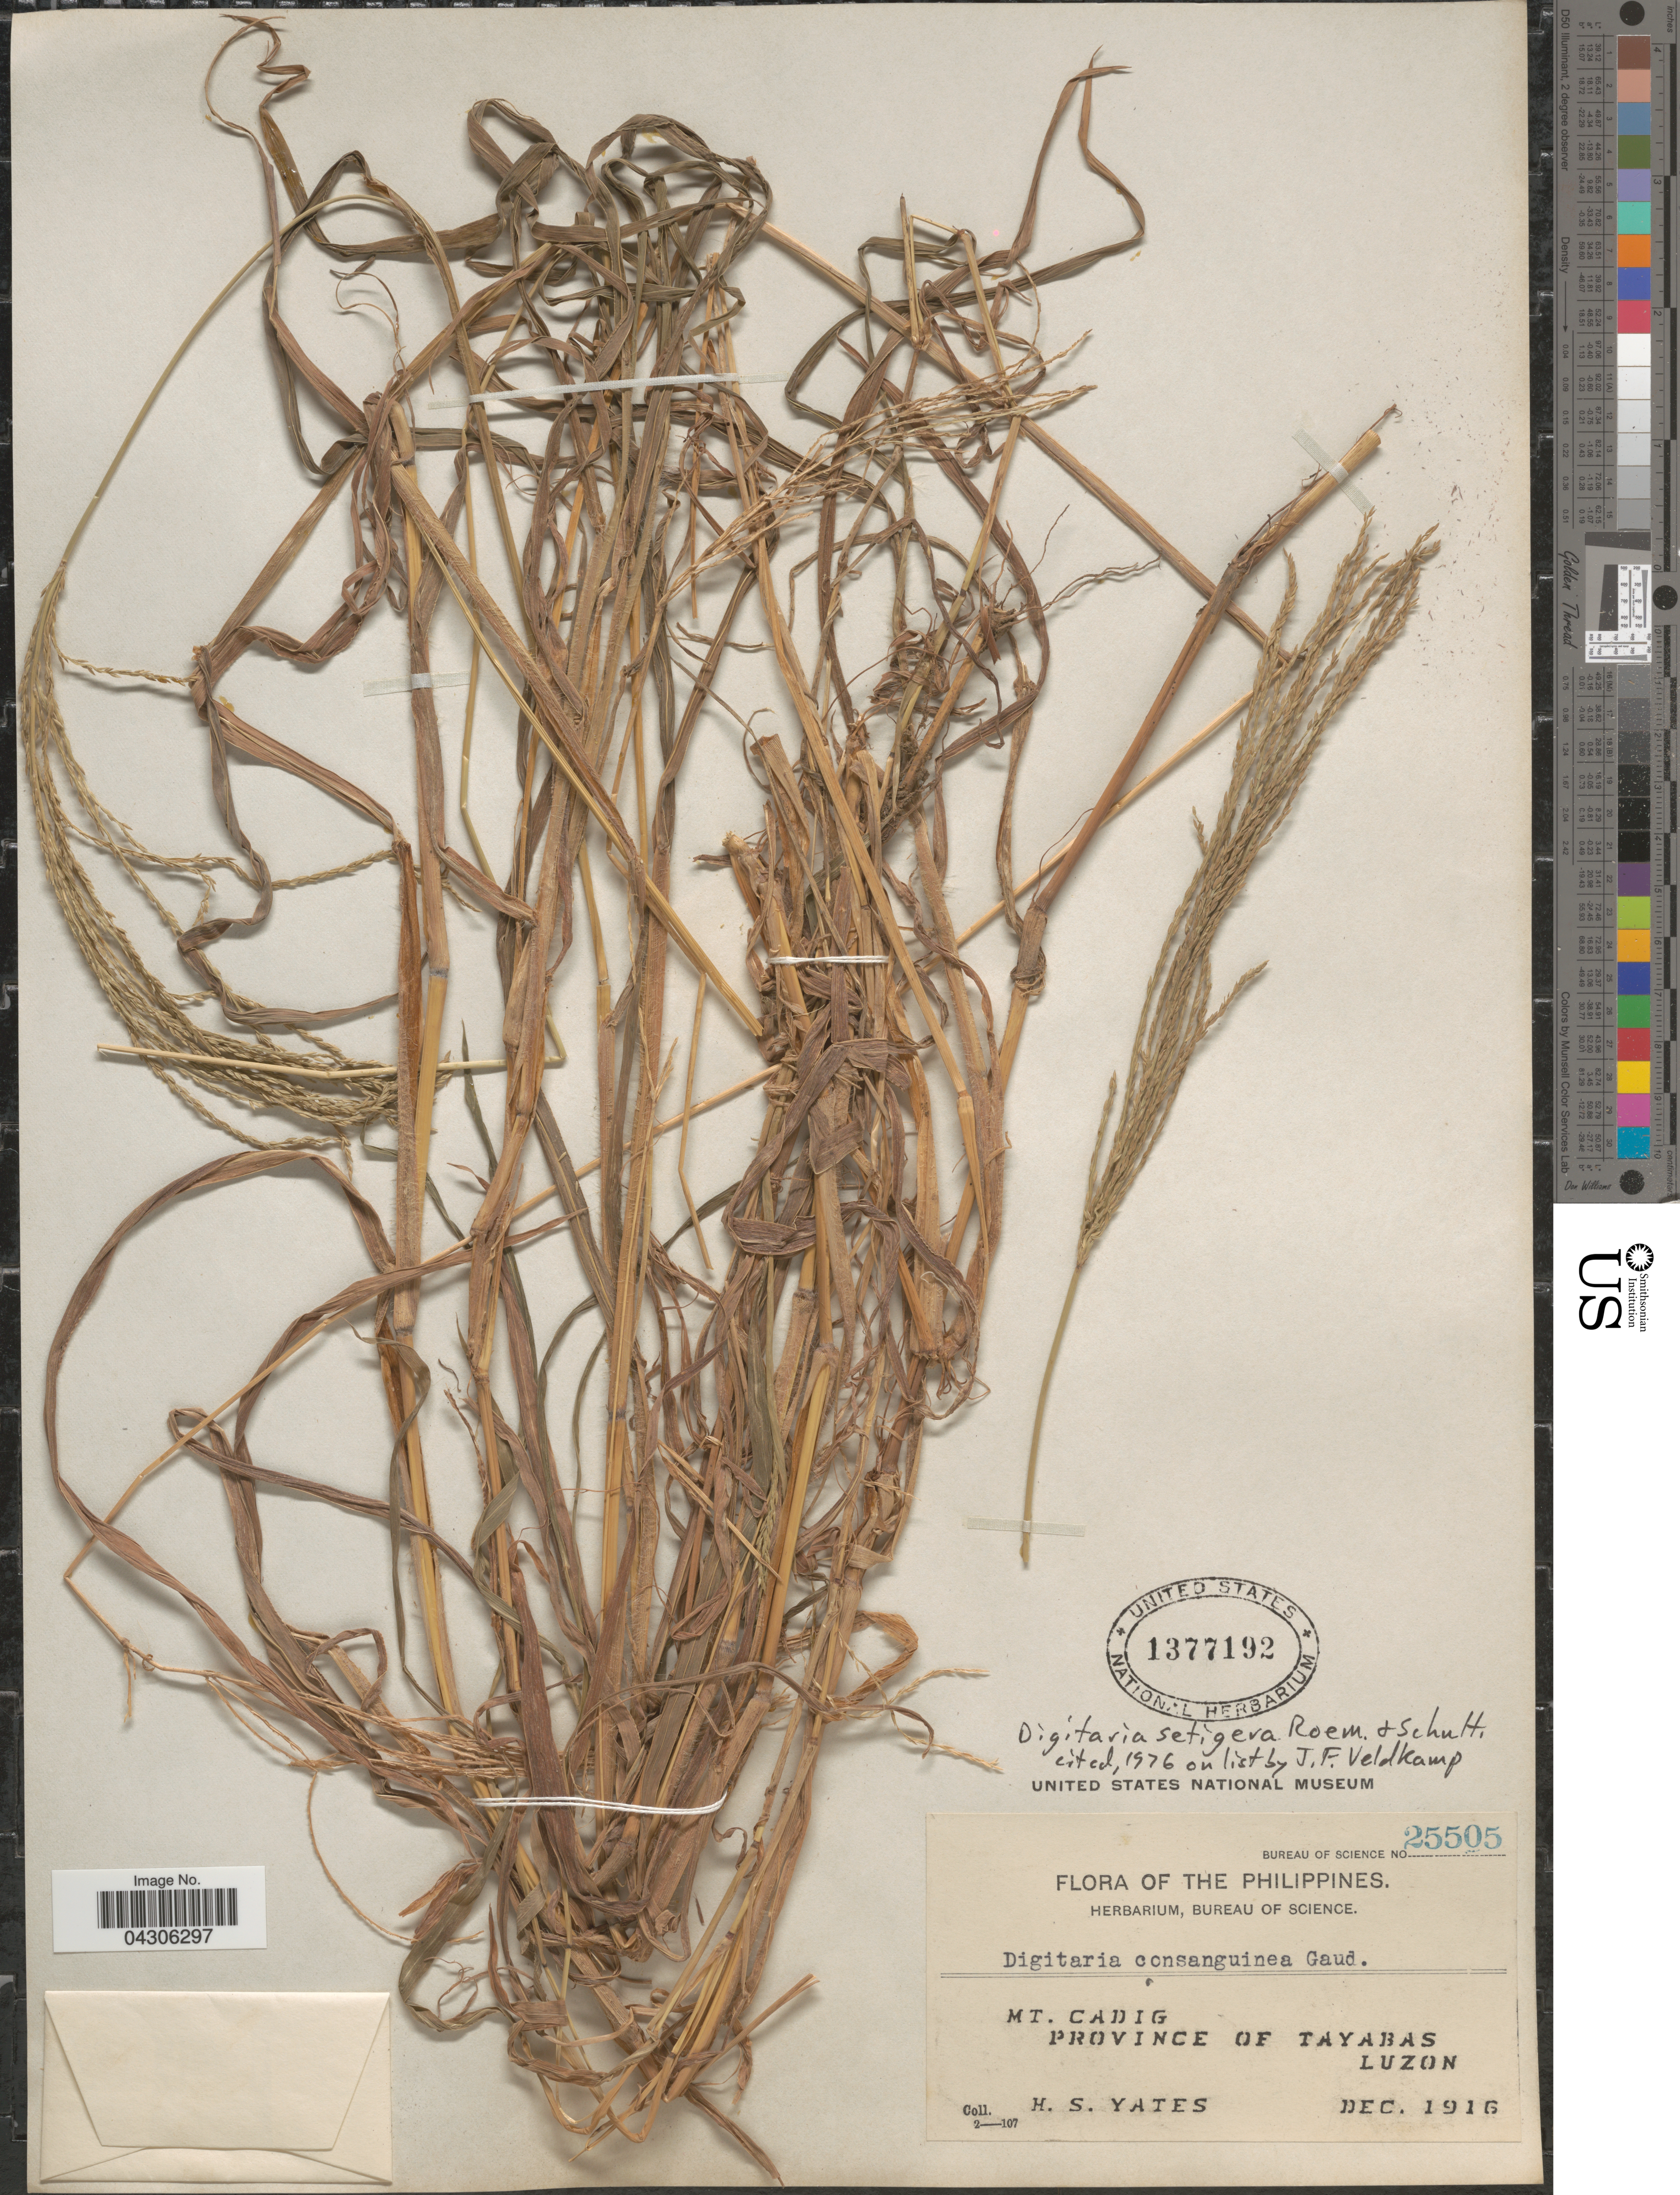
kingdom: Plantae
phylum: Tracheophyta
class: Liliopsida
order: Poales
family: Poaceae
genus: Digitaria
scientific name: Digitaria setigera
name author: Roth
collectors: H. S. Yates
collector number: Bureau of Science 25505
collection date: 1916-12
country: Philippines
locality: Mt. Cadig. Province of Tayabas. Luzon.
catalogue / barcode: US 1377192